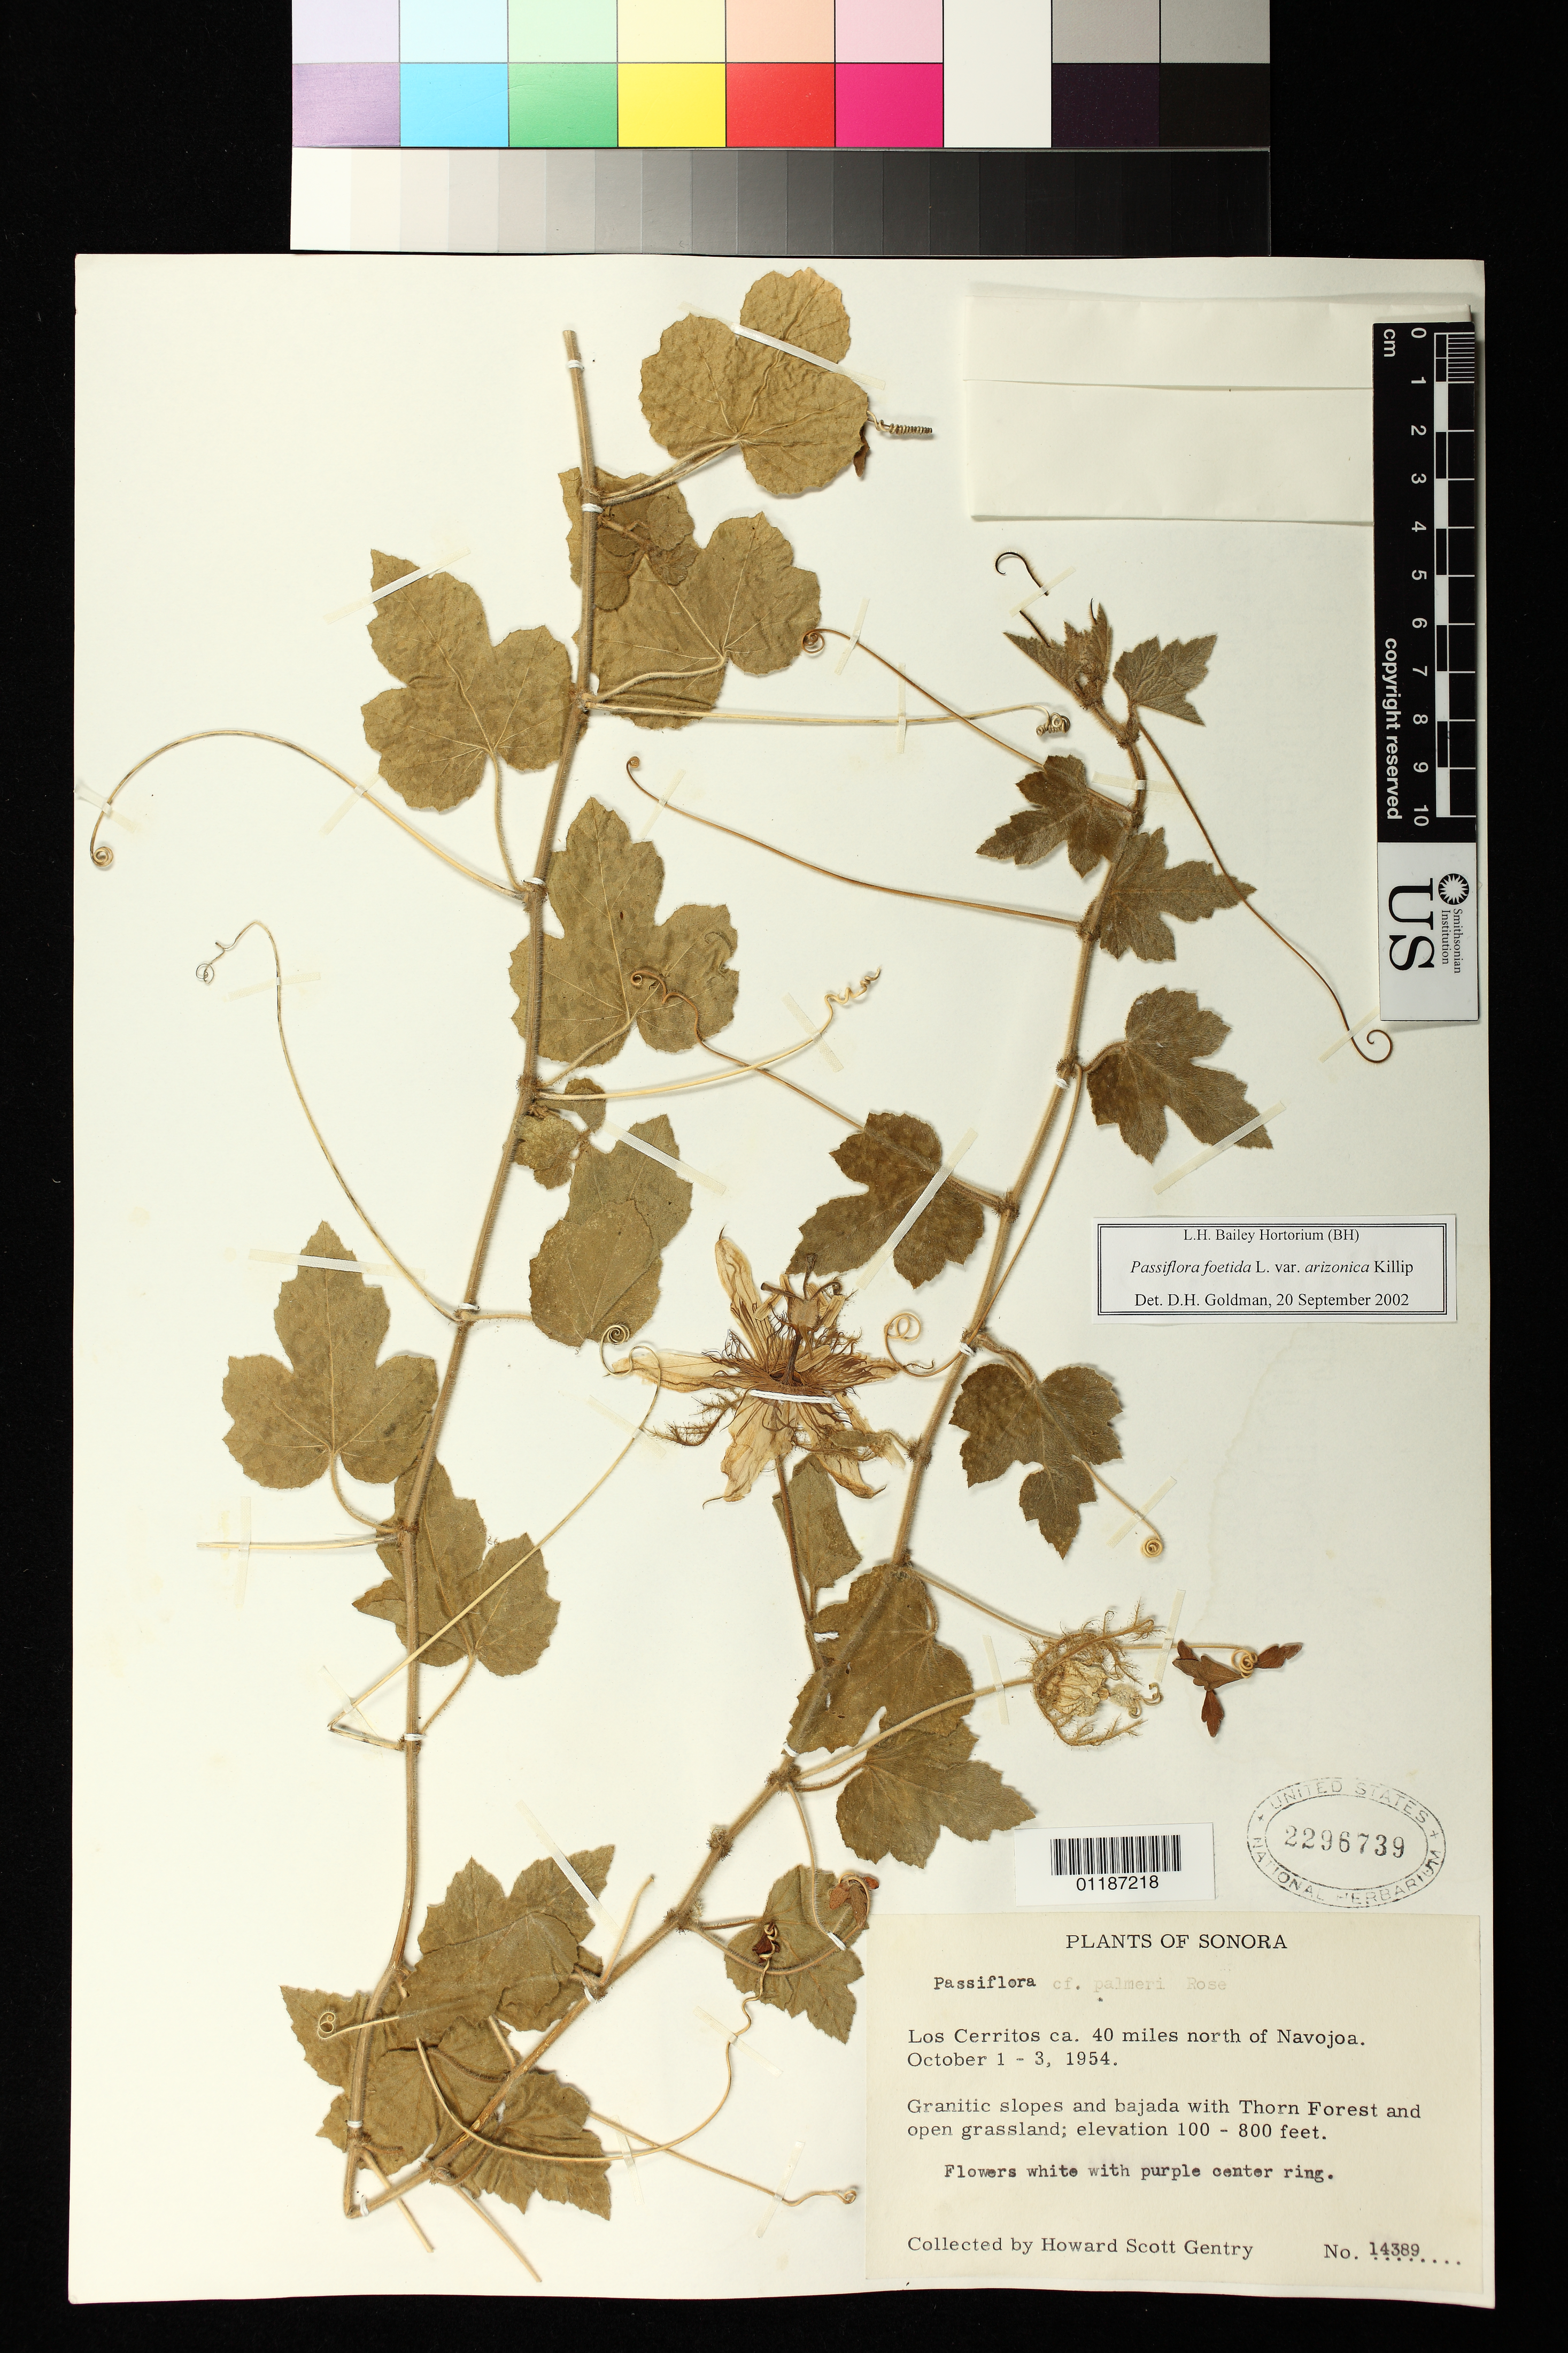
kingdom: Plantae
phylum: Tracheophyta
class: Magnoliopsida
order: Malpighiales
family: Passifloraceae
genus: Passiflora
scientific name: Passiflora arizonica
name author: (Killip) D.H. Goldman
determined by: Svoboda, H. T.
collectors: H. S. Gentry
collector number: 14389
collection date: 1954-10-01/1954-10-03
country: Mexico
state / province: Sonora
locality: Los Cerritos 40 miles north of Navojoa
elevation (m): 30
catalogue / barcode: US 2296739